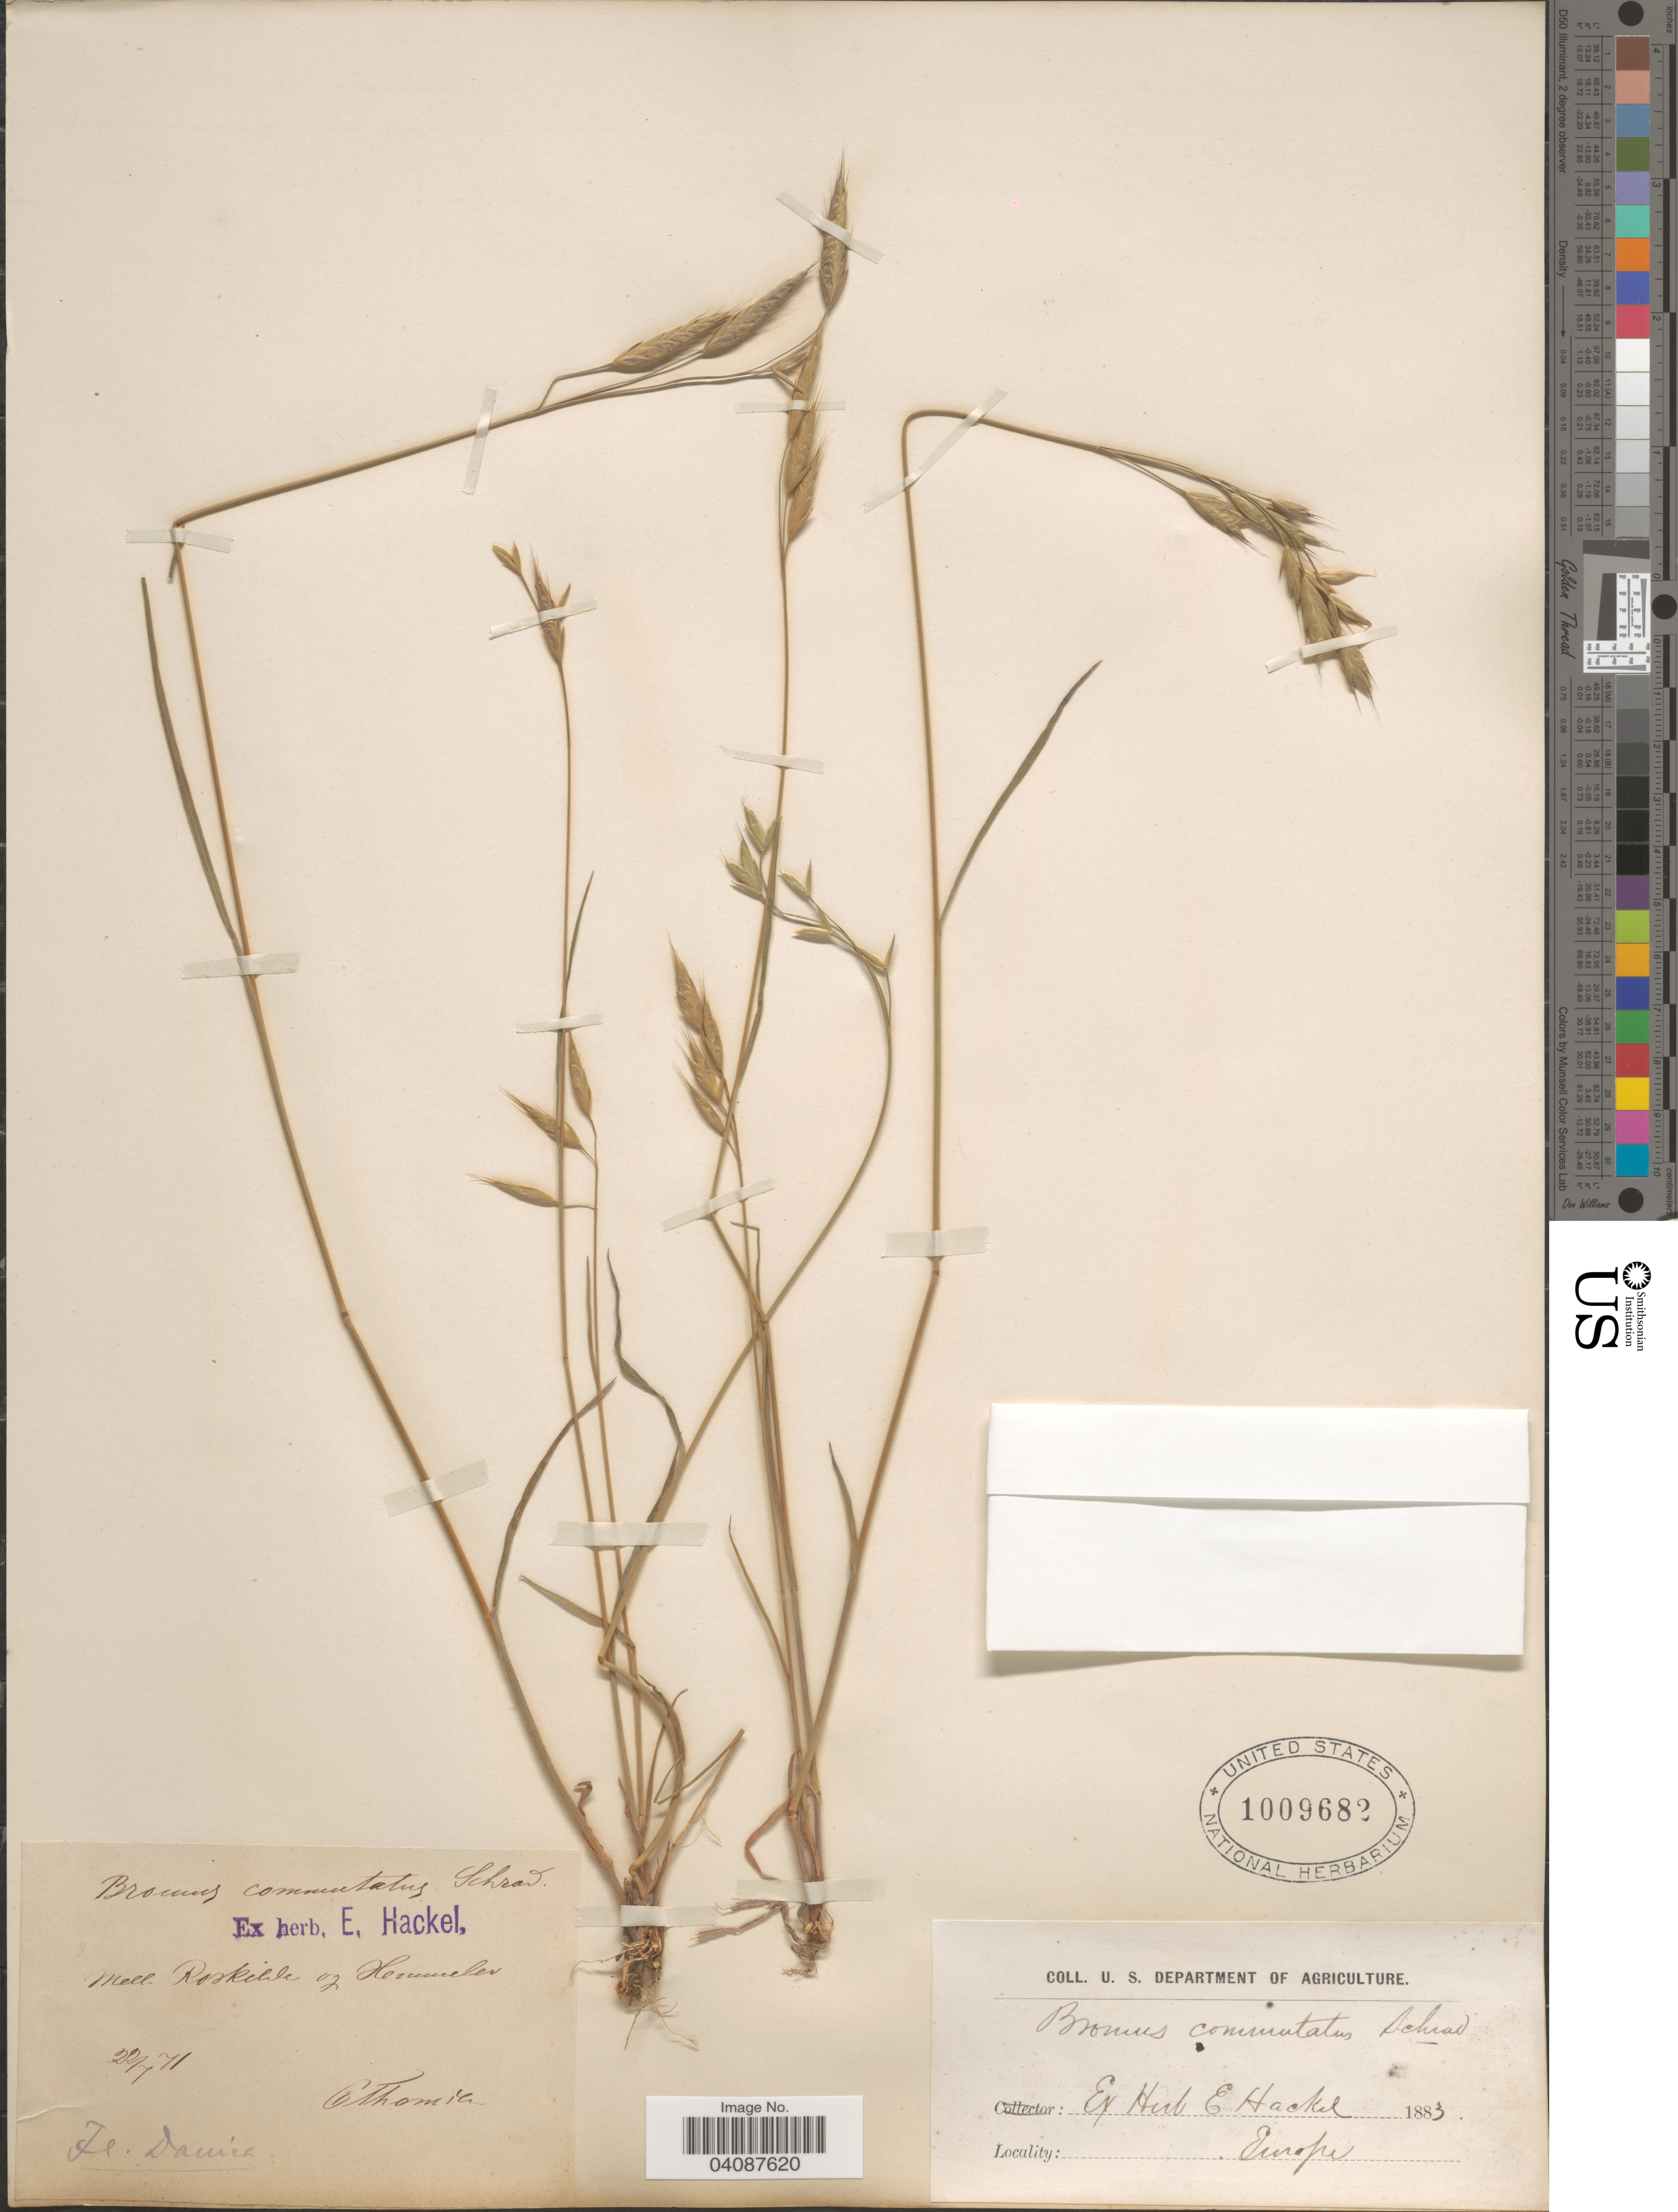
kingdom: Plantae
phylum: Tracheophyta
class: Liliopsida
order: Poales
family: Poaceae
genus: Bromus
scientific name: Bromus commutatus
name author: Schrad.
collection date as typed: Transcribed d/m/y: 22/7/71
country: Denmark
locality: Dania.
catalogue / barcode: US 1009682